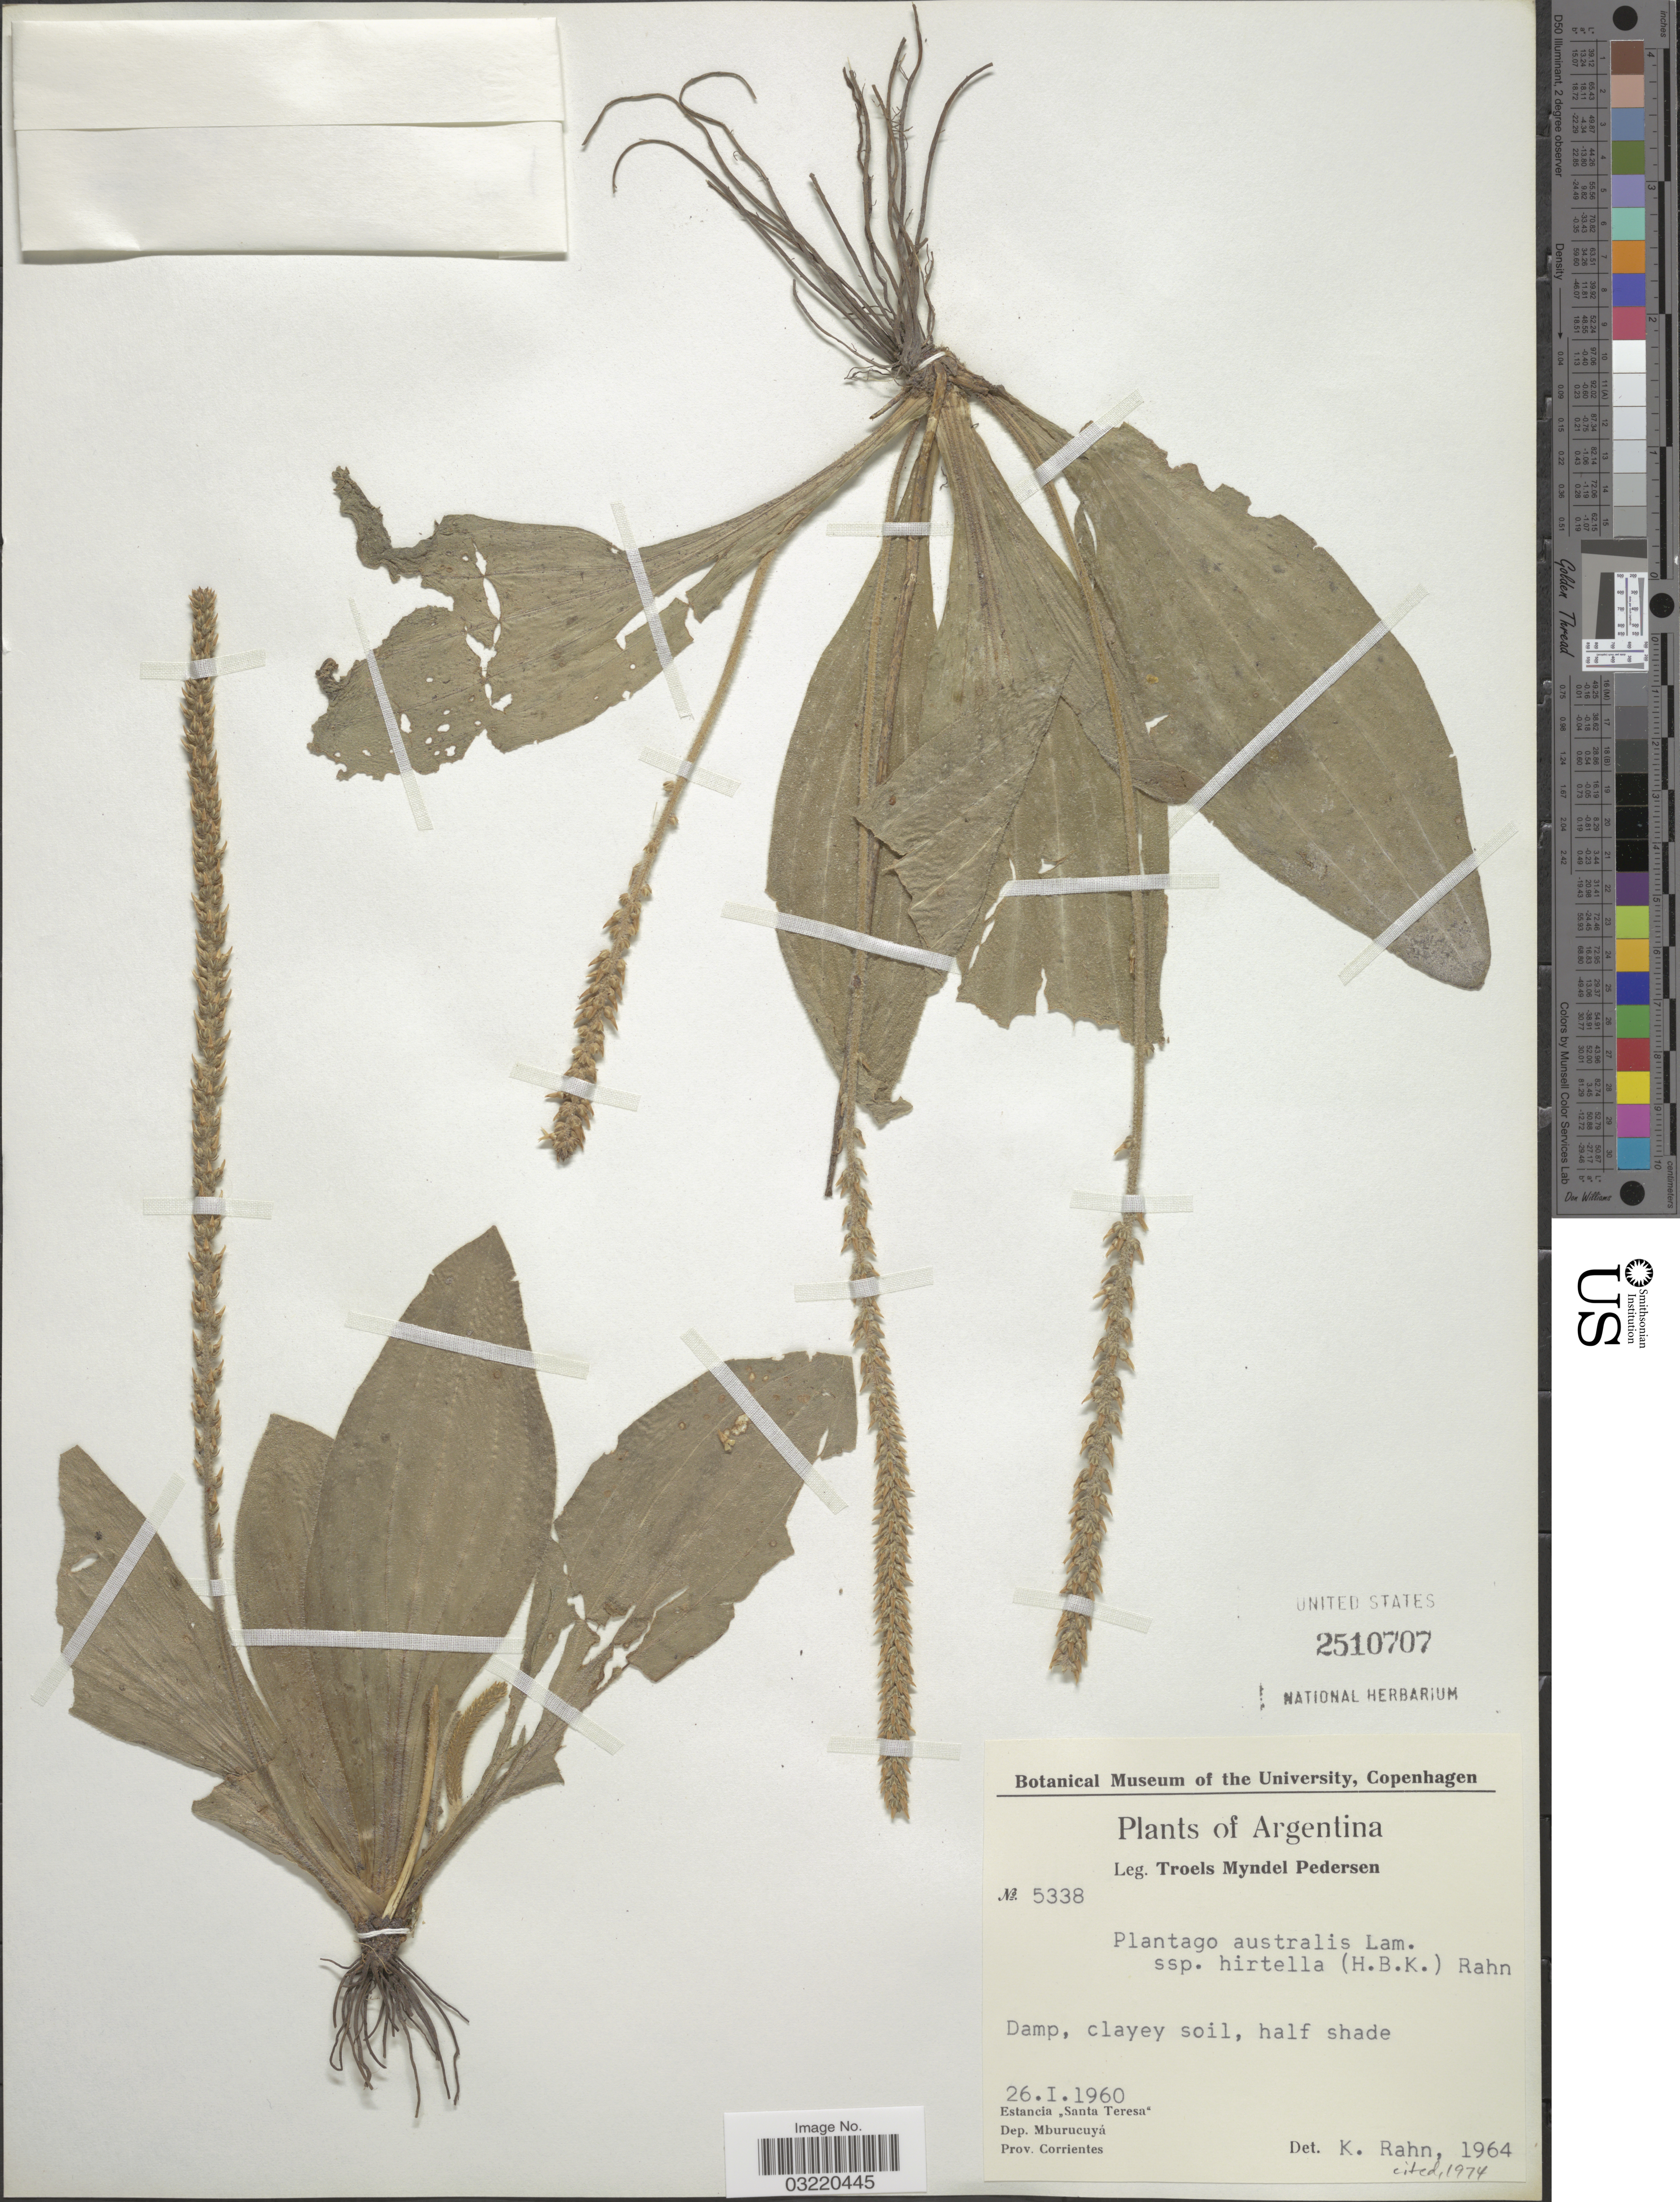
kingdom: Plantae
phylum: Tracheophyta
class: Magnoliopsida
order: Lamiales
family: Plantaginaceae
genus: Plantago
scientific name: Plantago australis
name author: Lam.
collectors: T. Pederson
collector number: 5338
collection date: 1960-01-26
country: Argentina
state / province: Corrientes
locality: Estancia "Santa Teresa". Dep. Mburucuyá.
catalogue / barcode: US 2510707